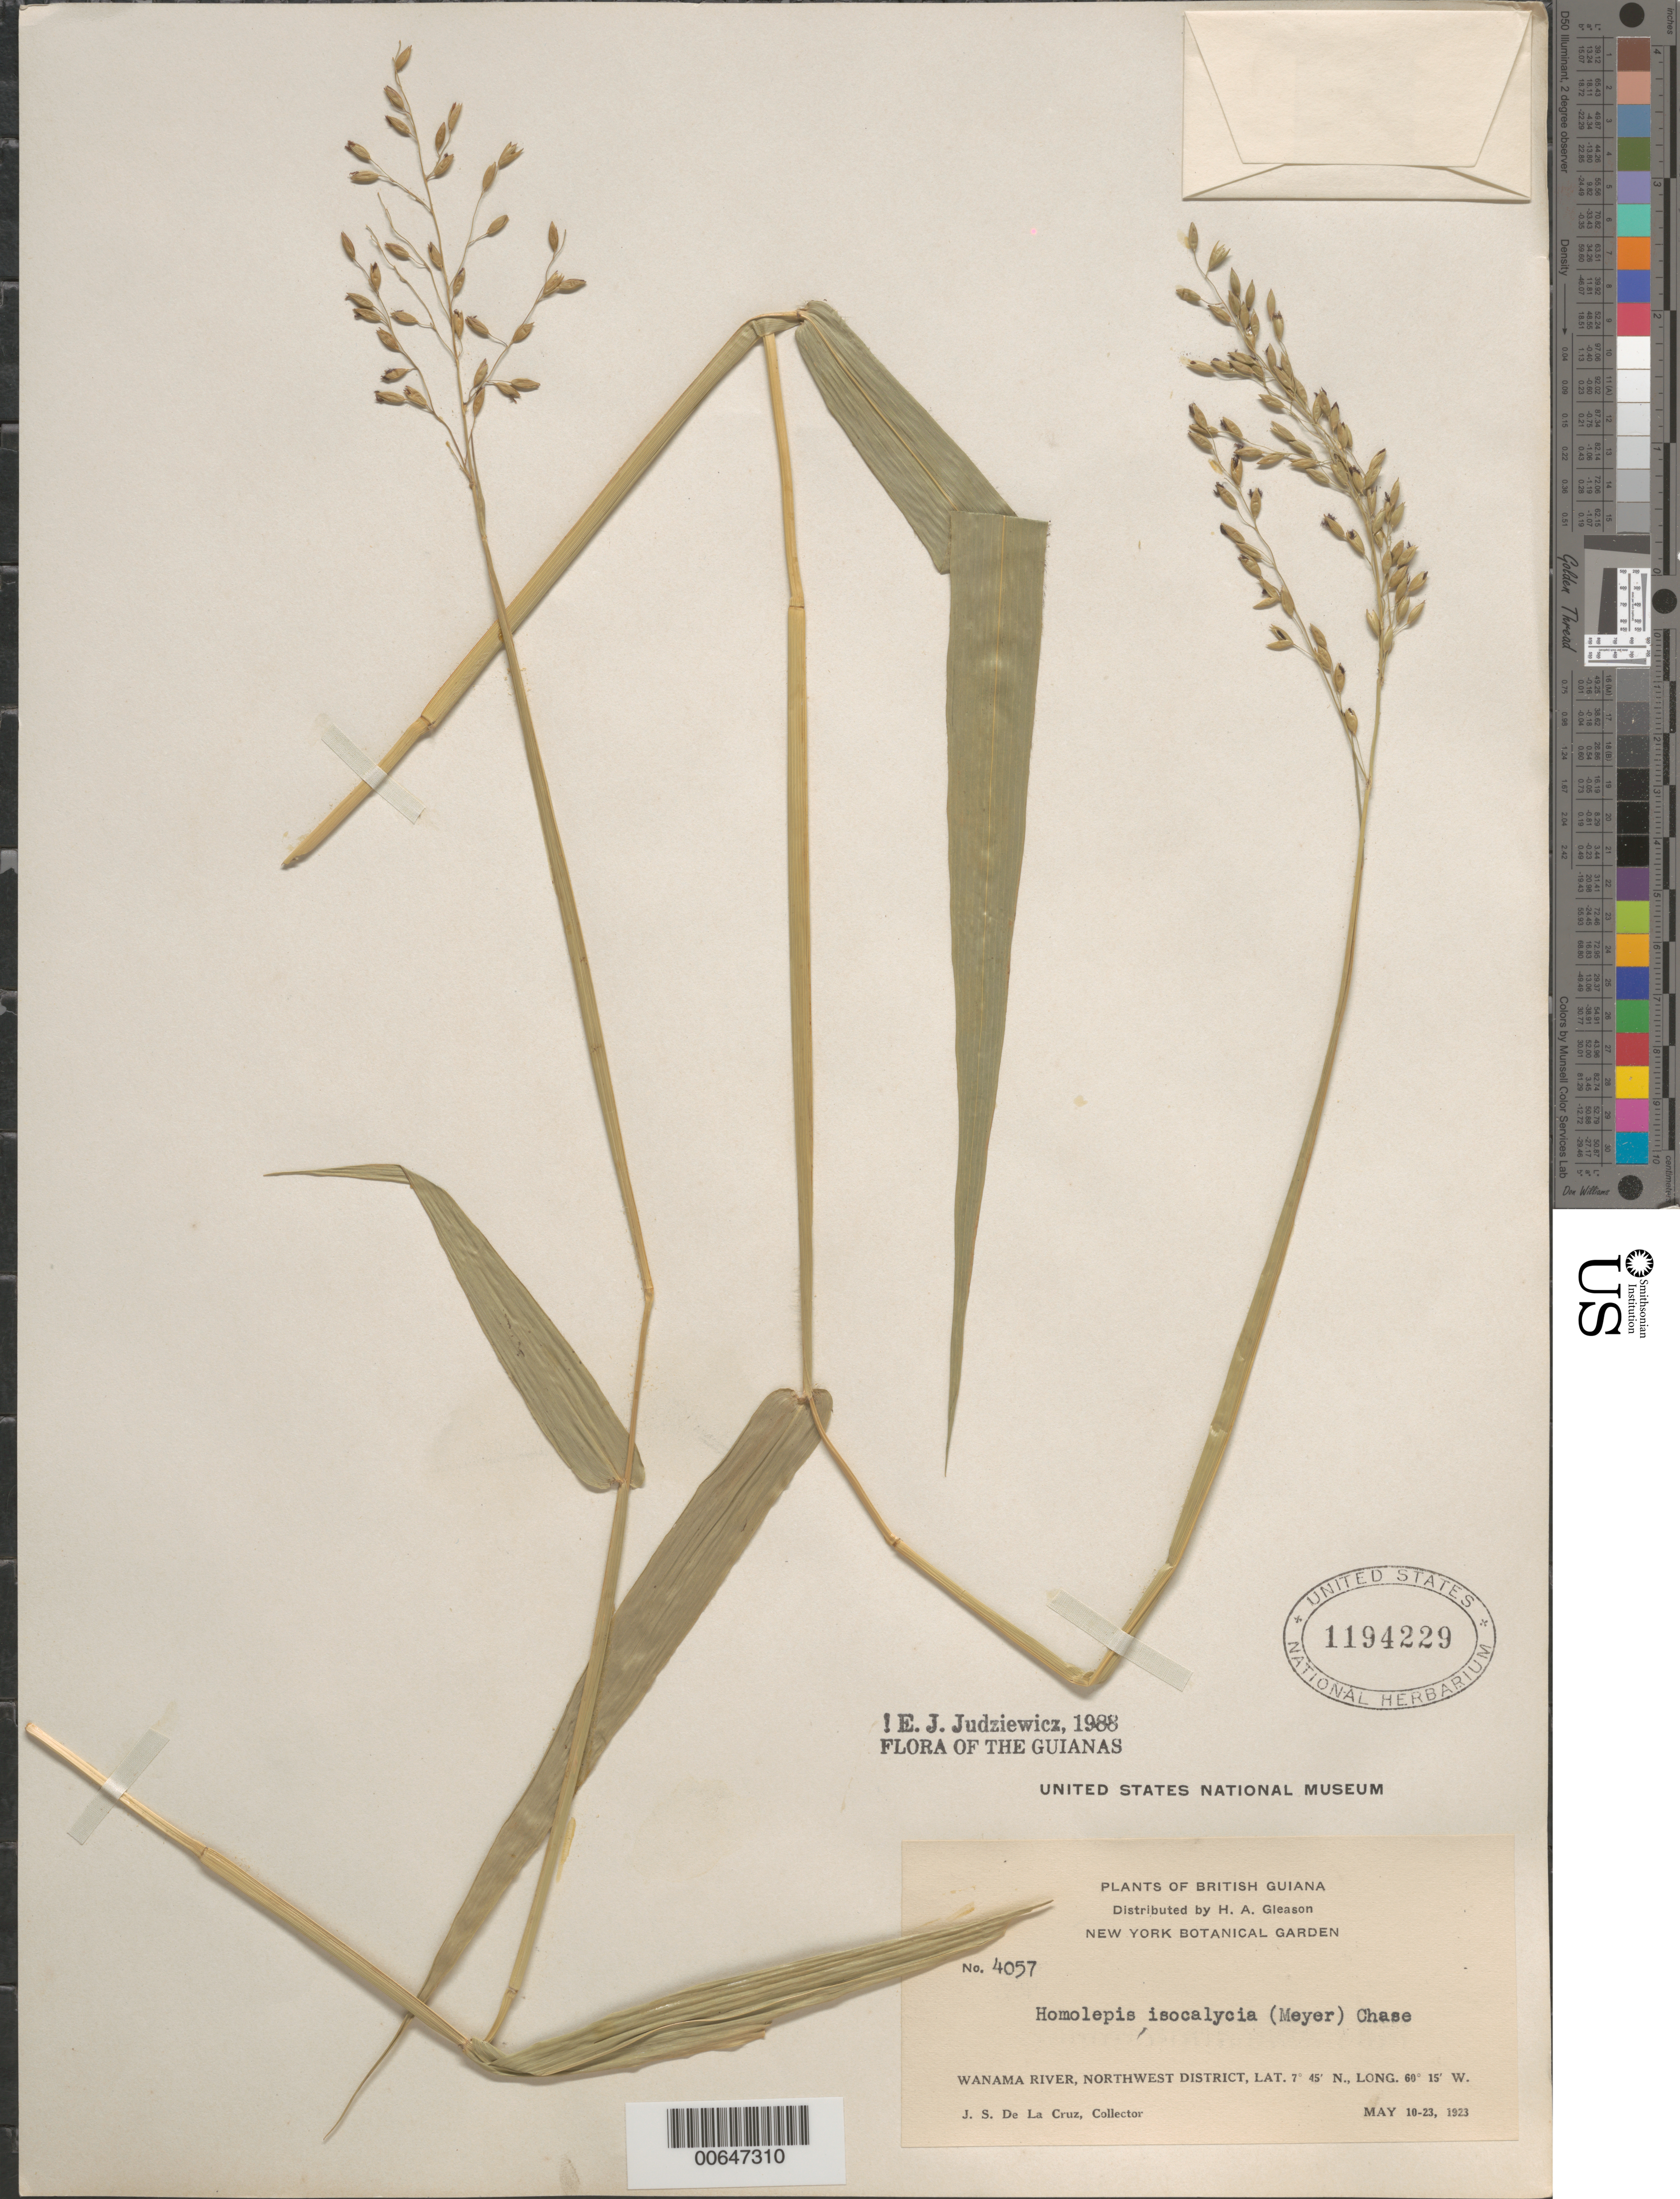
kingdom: Plantae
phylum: Tracheophyta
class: Liliopsida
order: Poales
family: Poaceae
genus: Homolepis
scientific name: Homolepis isocalycia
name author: (G. Mey.) Chase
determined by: Judziewicz, E. J.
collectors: J. S. de la Cruz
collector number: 4057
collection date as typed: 10-May-23 to 23-May-23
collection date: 1923-05-10/1923-05-23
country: Guyana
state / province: Barima-Waini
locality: Wanama R., NW District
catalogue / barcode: US 1194229